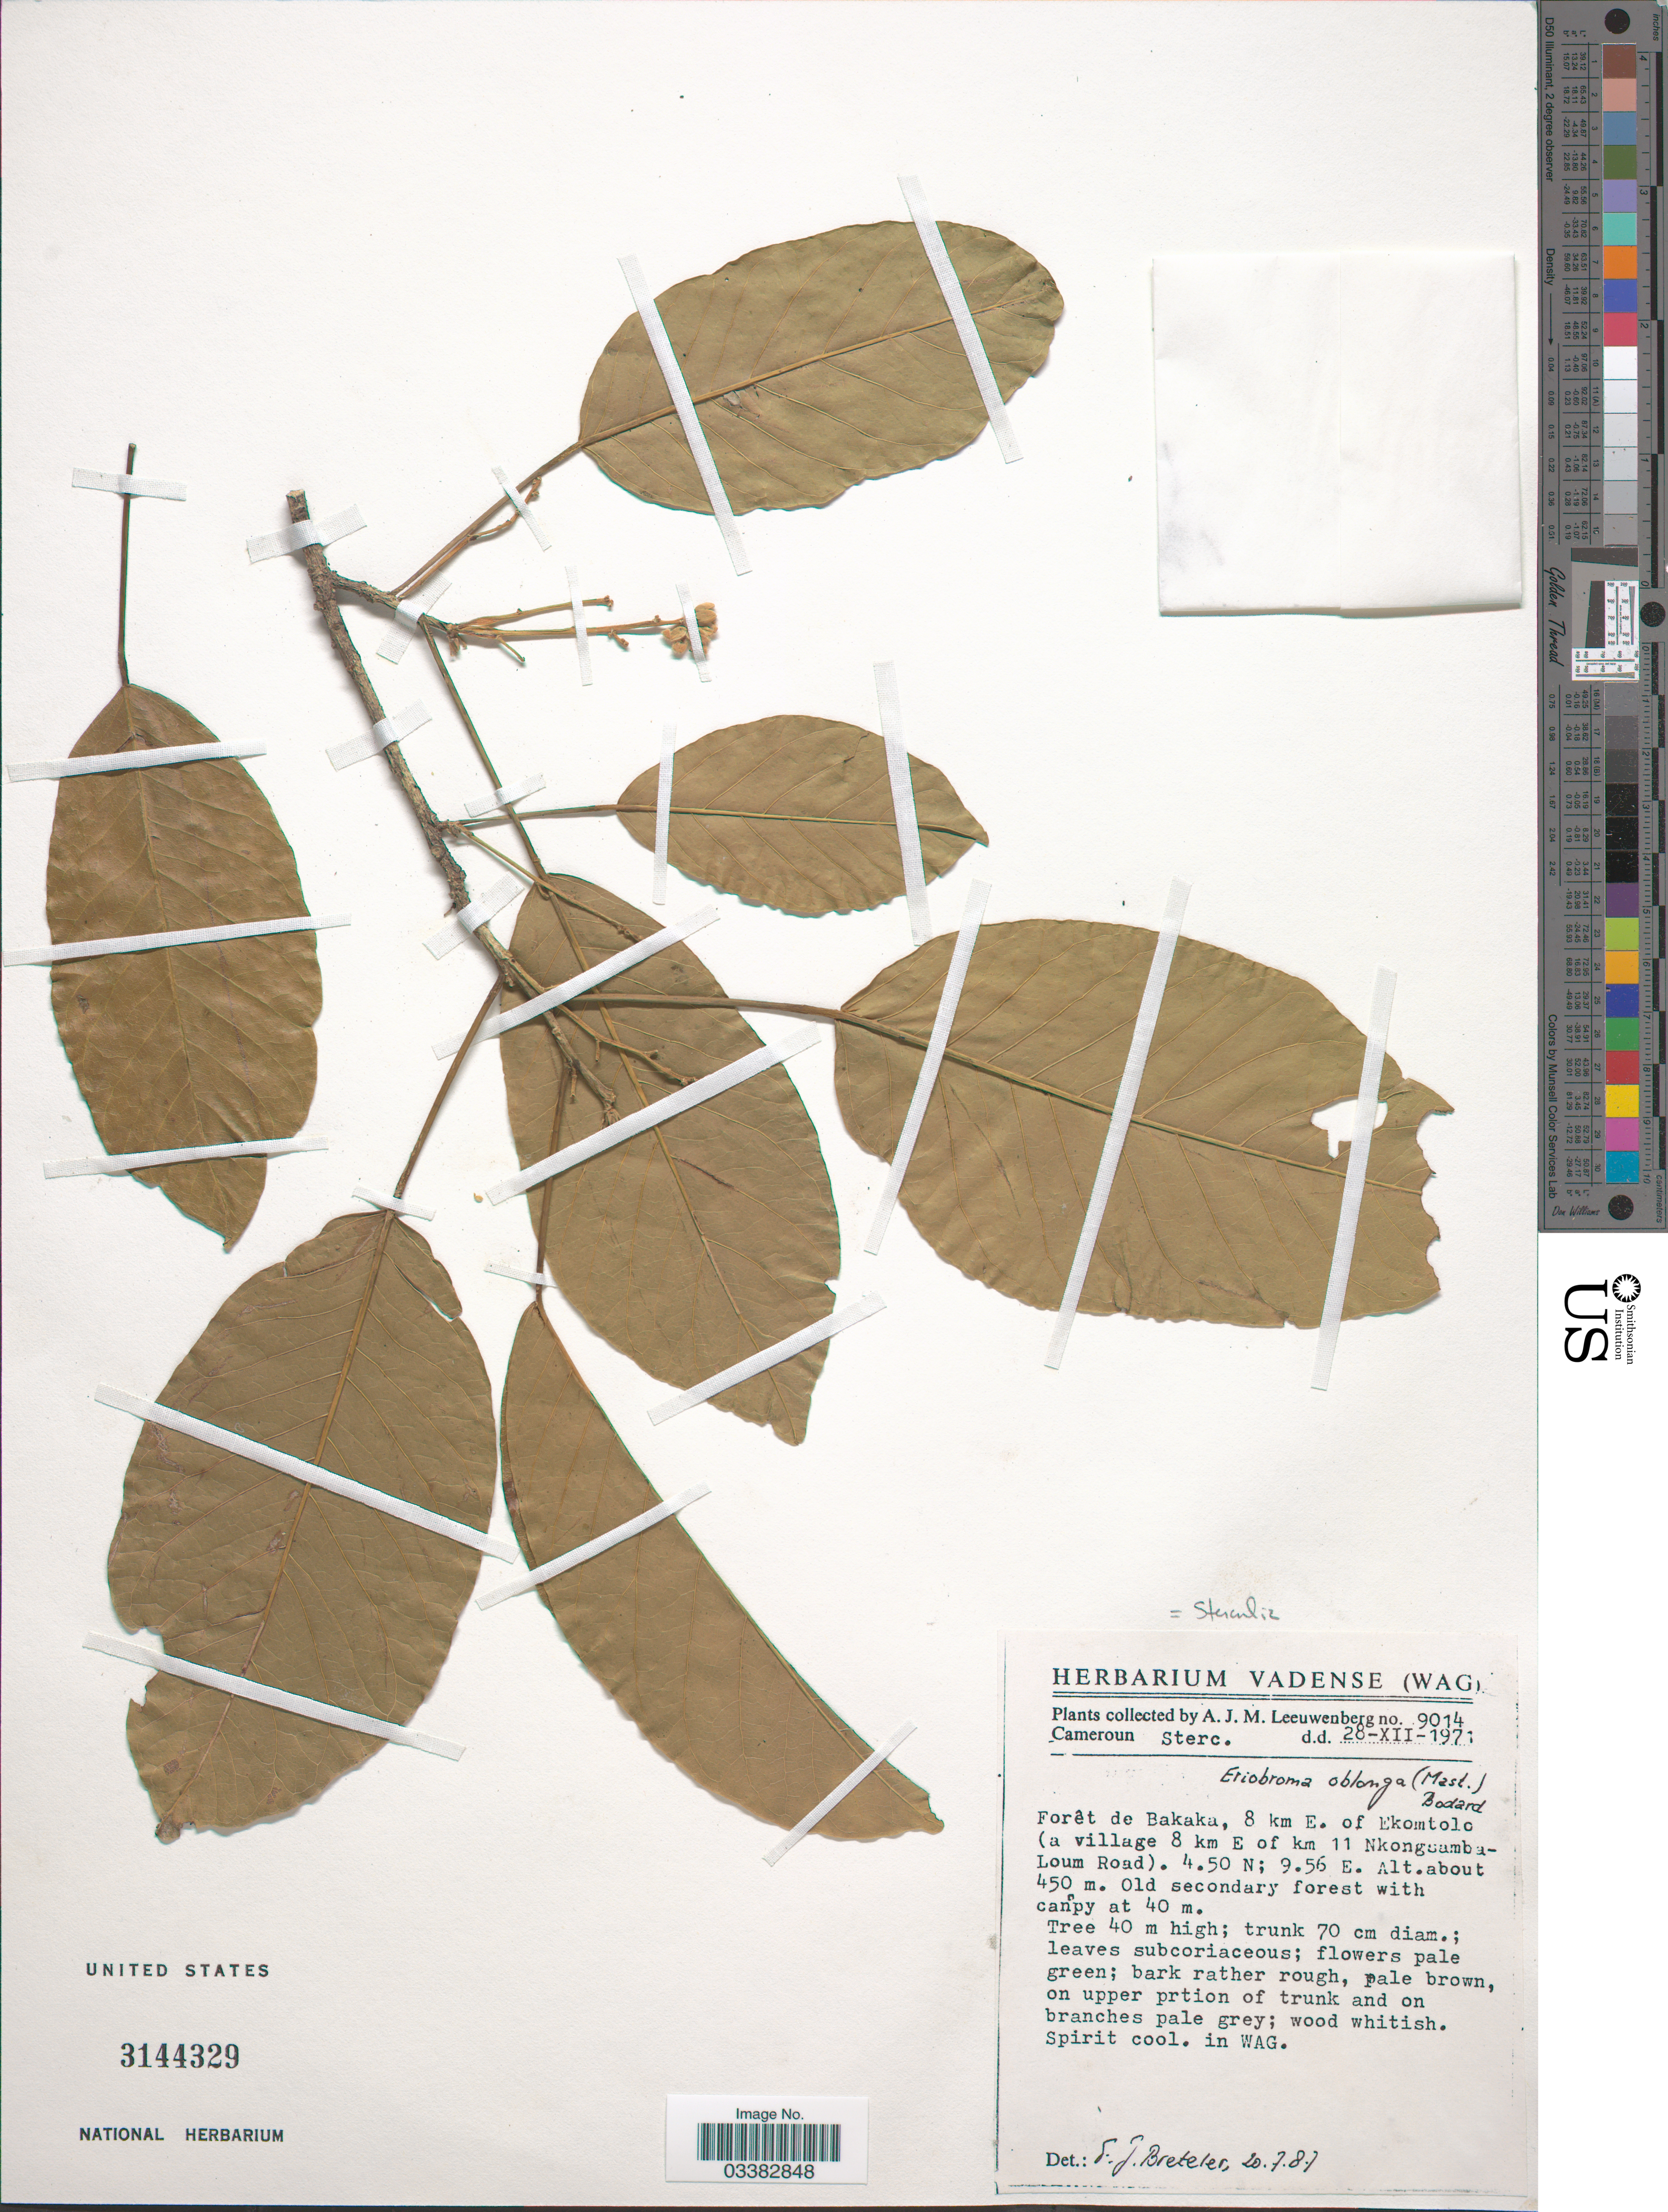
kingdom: Plantae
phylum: Tracheophyta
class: Magnoliopsida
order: Malvales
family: Malvaceae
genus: Sterculia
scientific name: Sterculia oblonga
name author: Mast.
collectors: A. J. M. Leeuwenberg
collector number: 9014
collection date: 1971-12-28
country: Cameroon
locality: Forêt de Bakaka, 8 km E. of Ekomtolo (a village 8 km E of km 11 Nkongsamba-Loum Road).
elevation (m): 450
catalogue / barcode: US 3144329